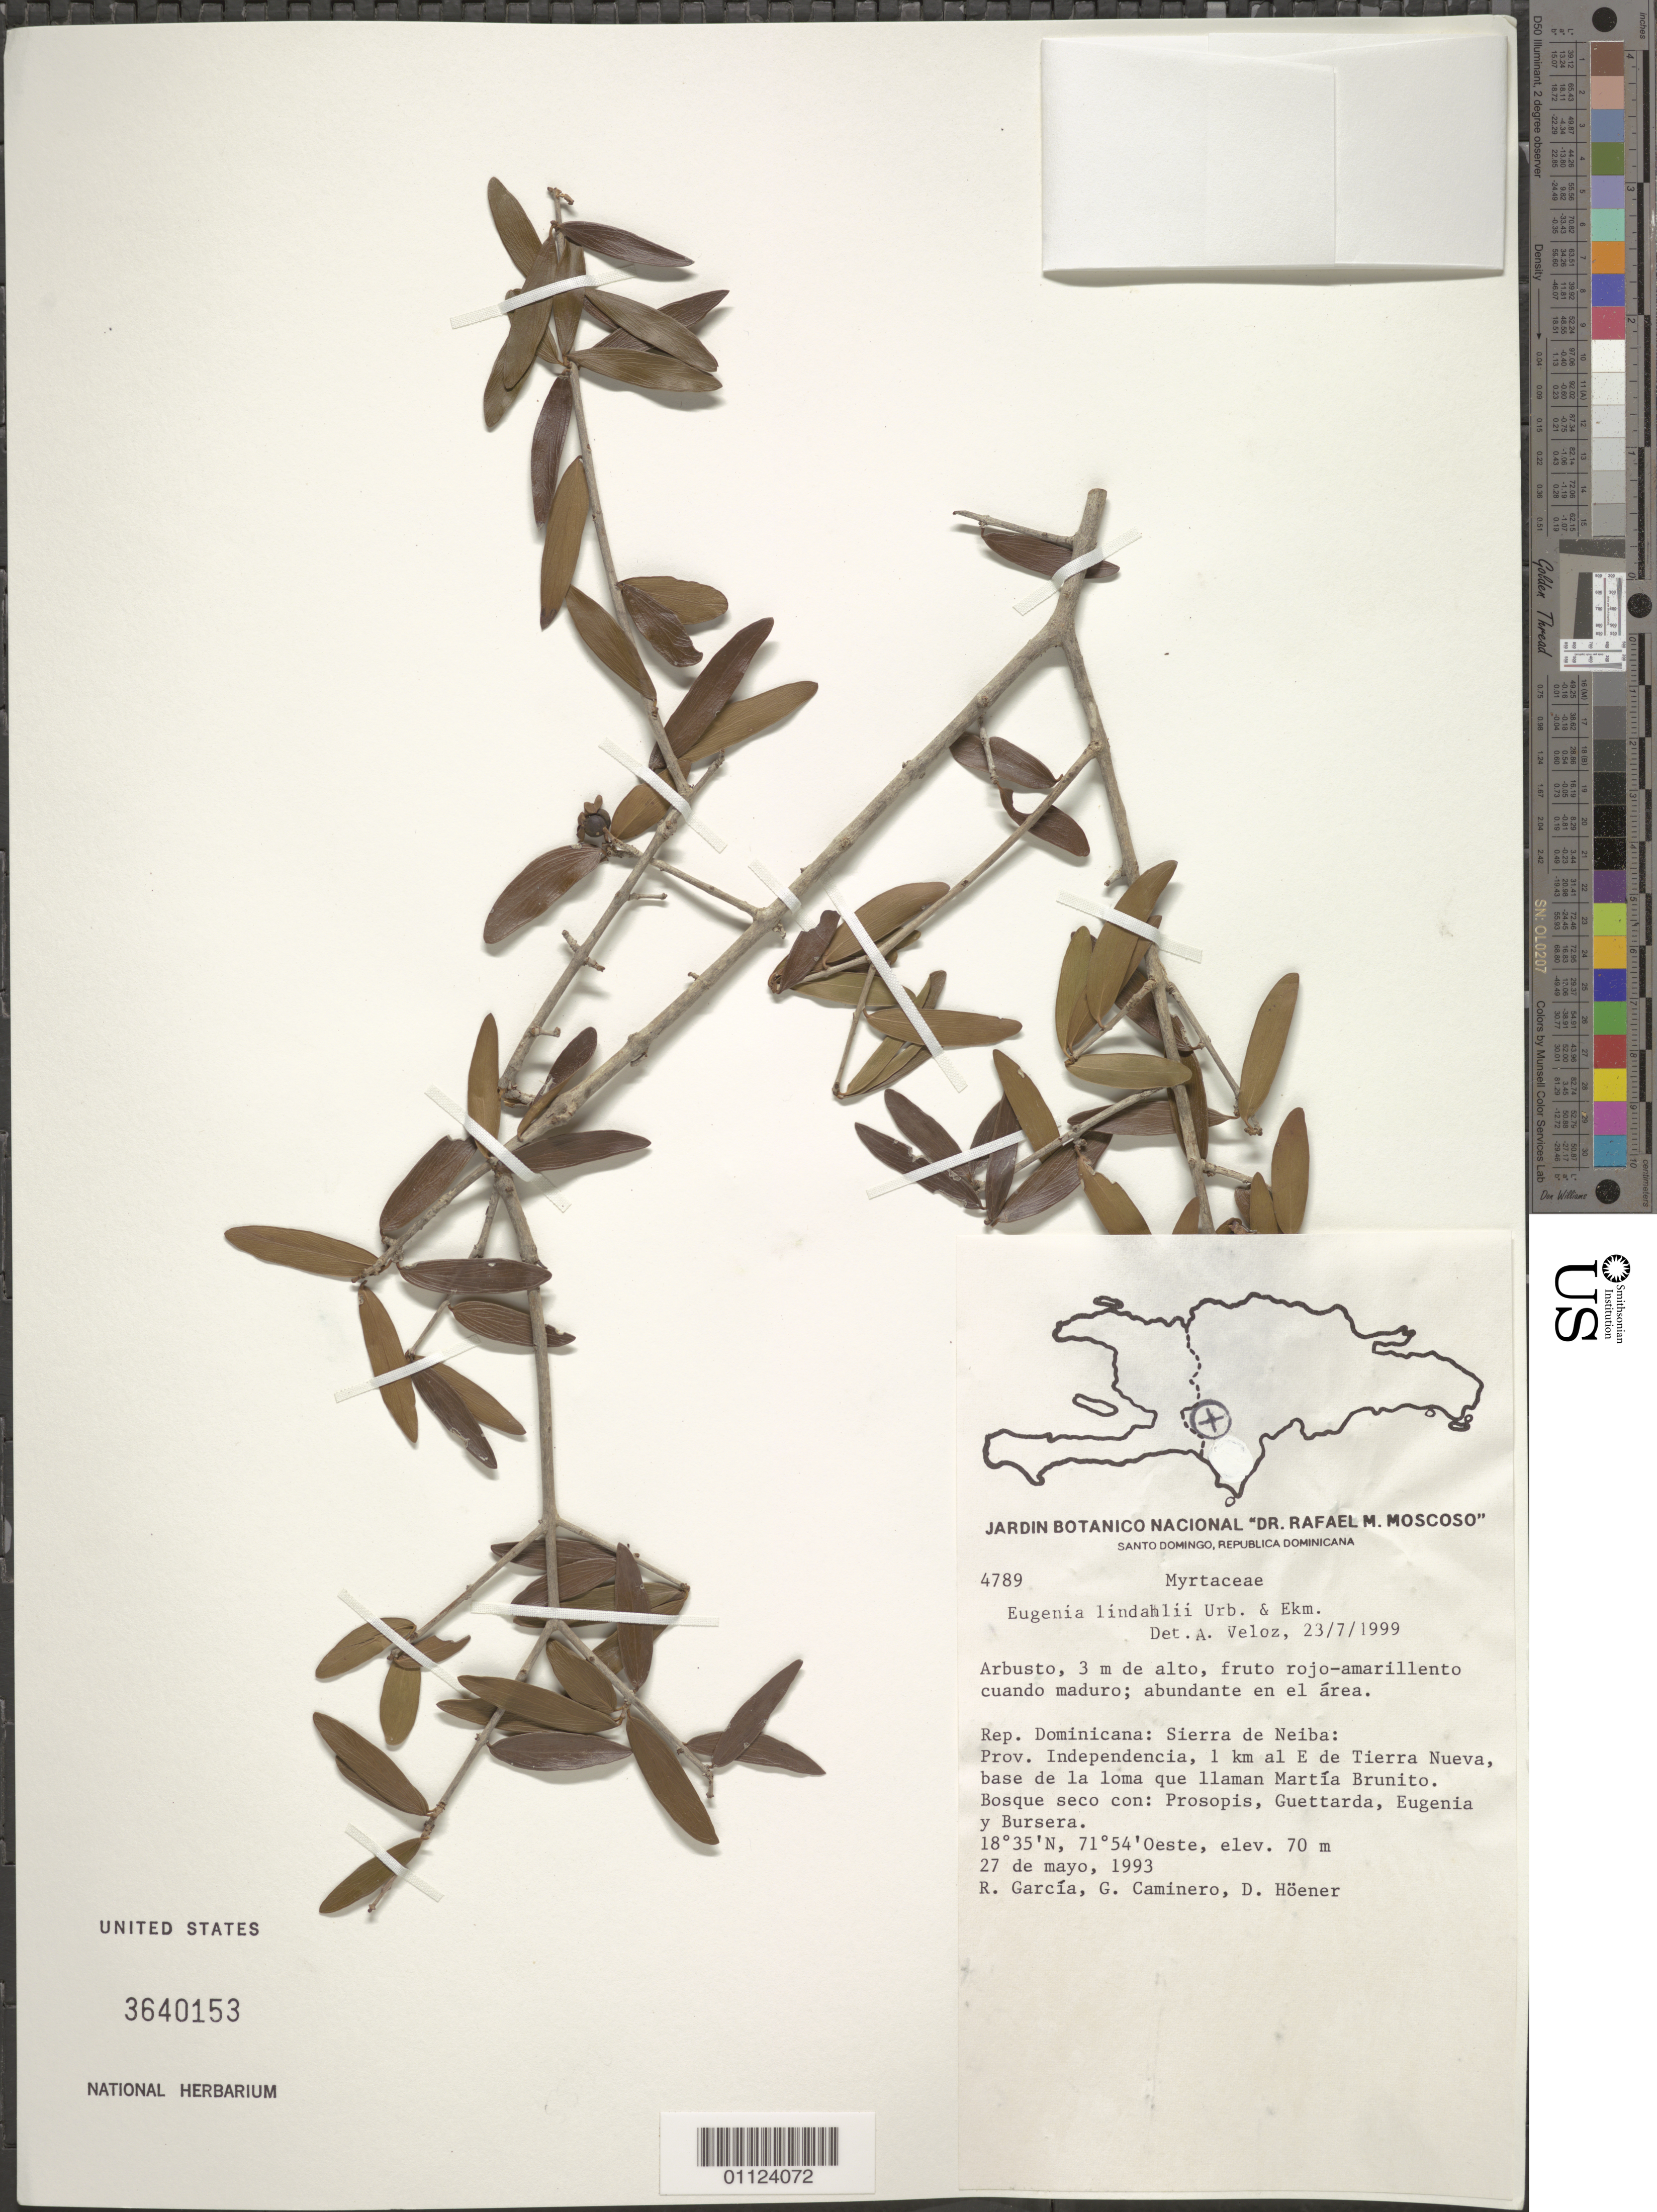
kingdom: Plantae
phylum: Tracheophyta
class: Magnoliopsida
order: Myrtales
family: Myrtaceae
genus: Eugenia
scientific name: Eugenia lindahlii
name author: Urb. & Ekman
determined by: Veloz, A.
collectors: R. G. García, G. Caminero & D. Höener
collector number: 4789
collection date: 1993-05-22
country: Dominican Republic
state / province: Independencia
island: Hispaniola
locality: Sierra de neiba, 1 km al E de Tierra Nueva, base de la loma que llaman Martía Brunito.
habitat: Bosque seco con: Prosopis, Guettarda, Eugenia y Bursera.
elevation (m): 70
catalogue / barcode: US 3640153